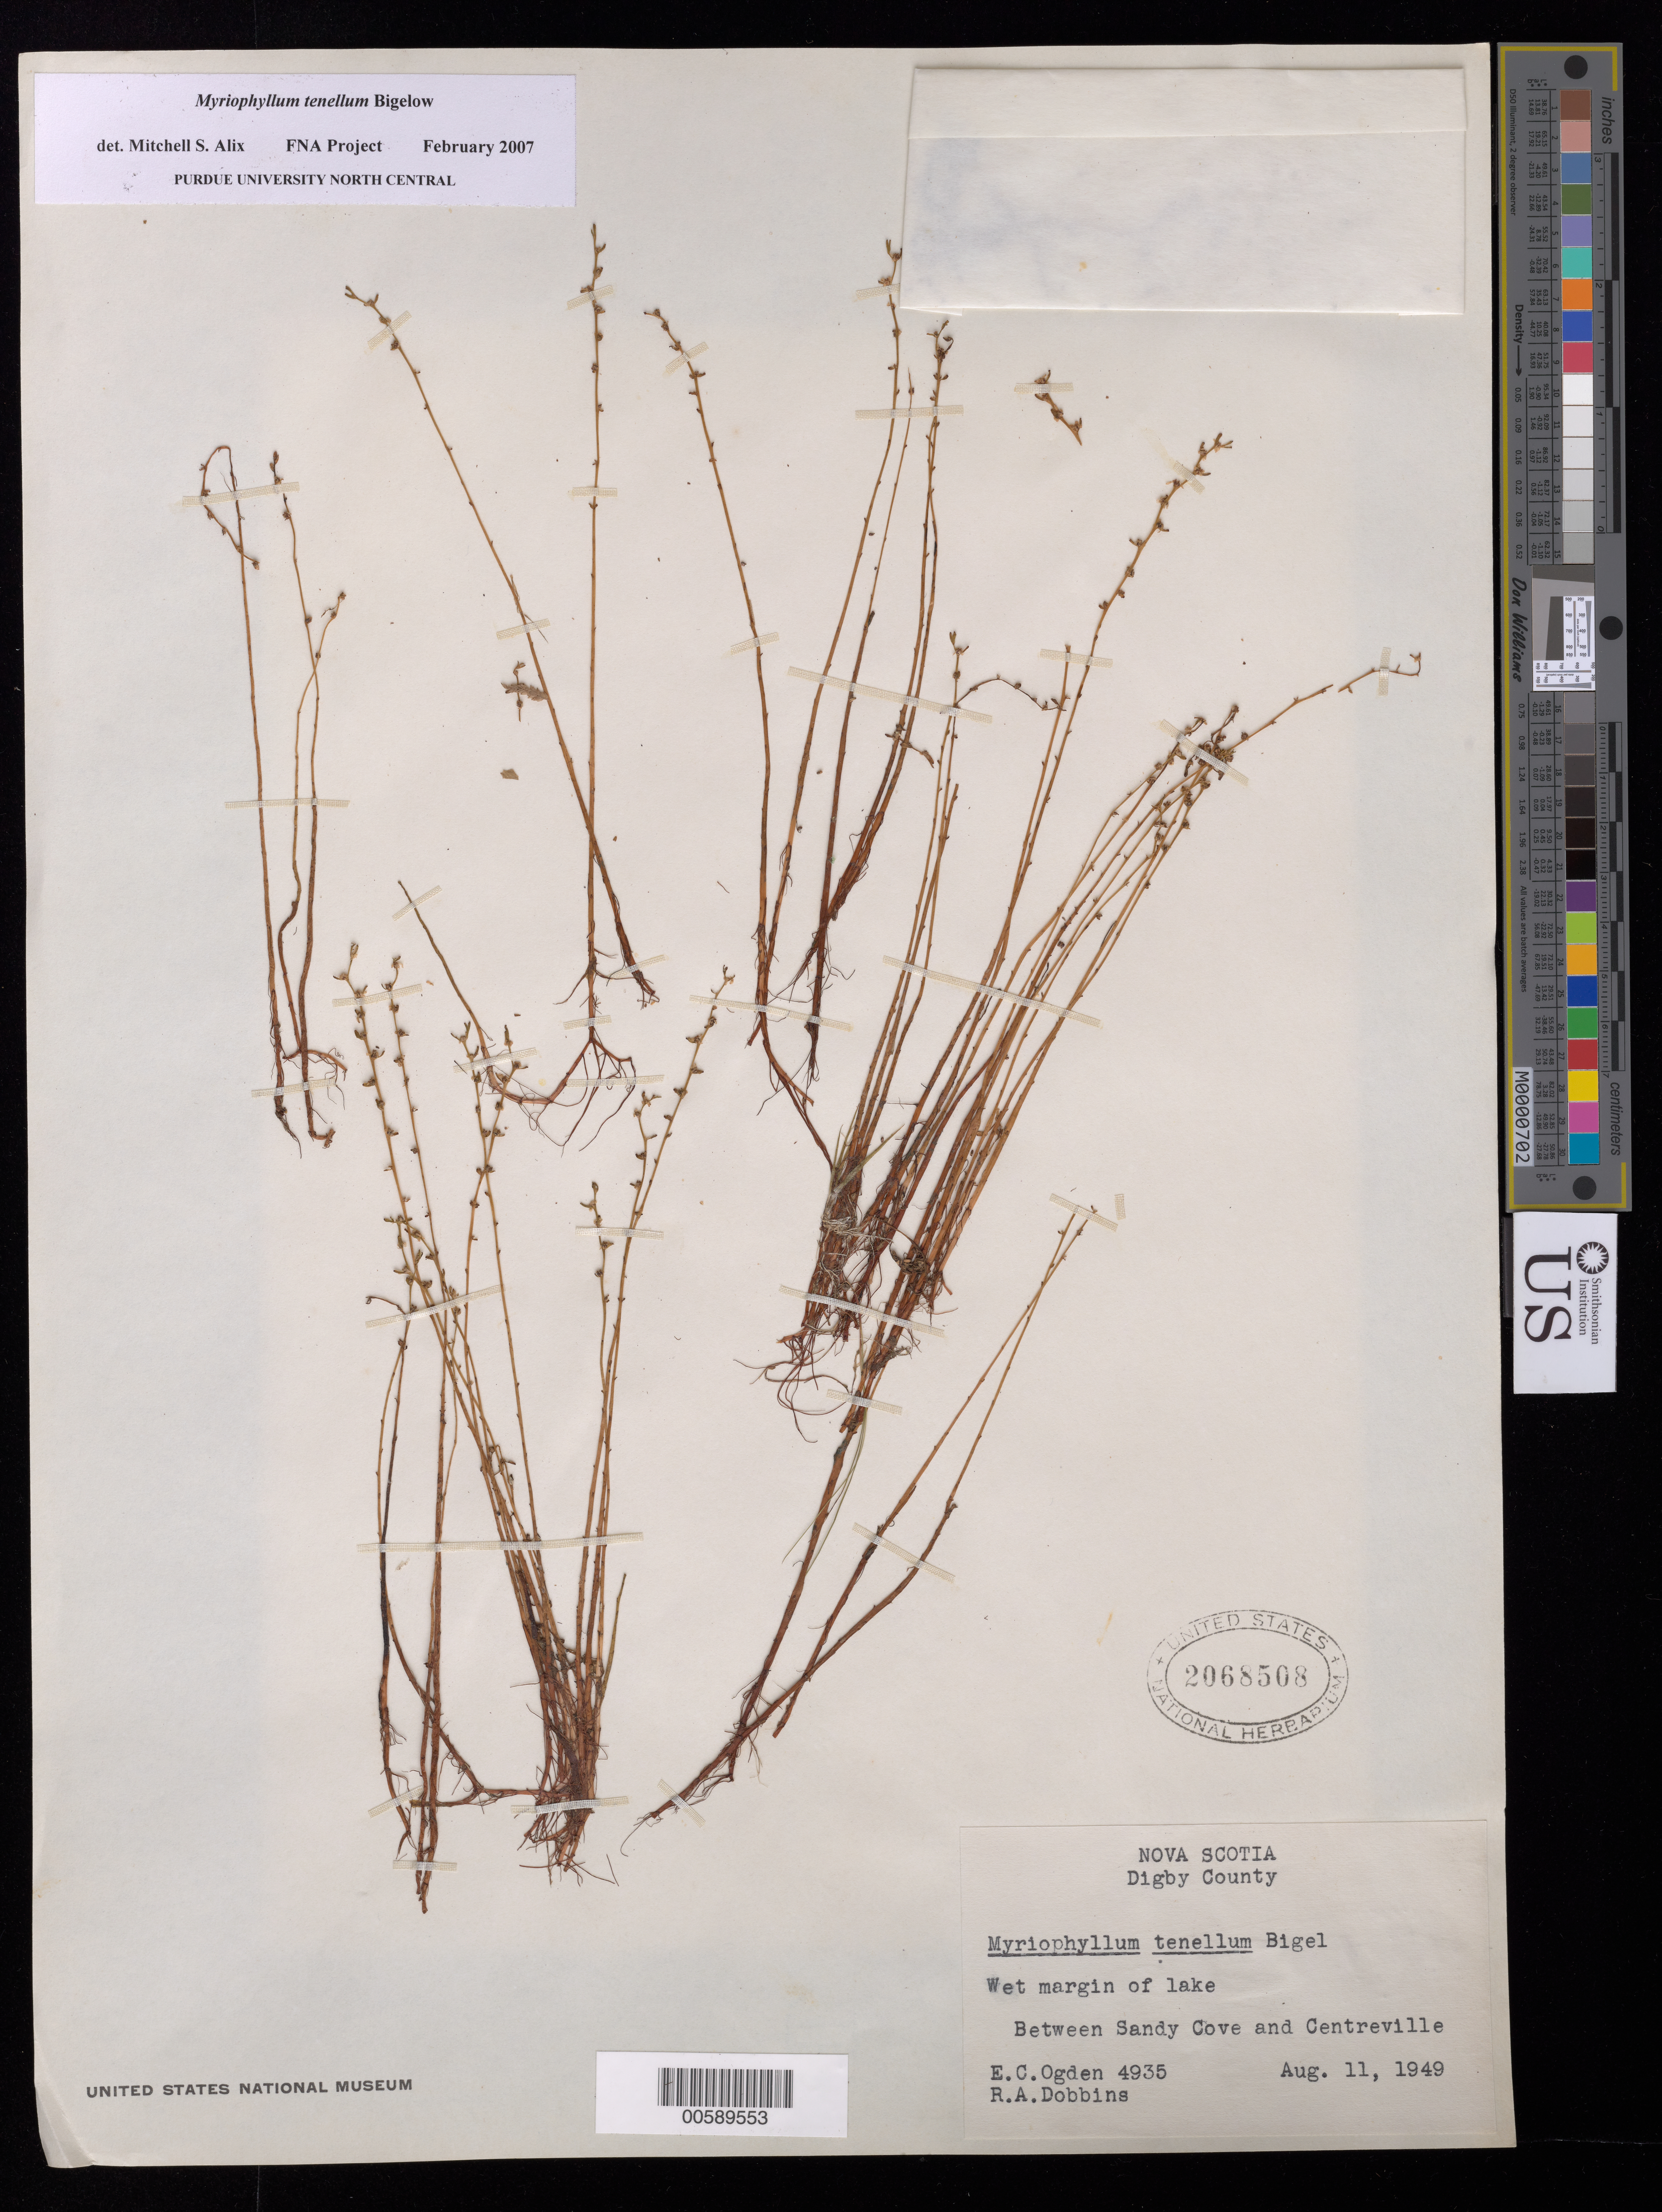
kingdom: Plantae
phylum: Tracheophyta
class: Magnoliopsida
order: Saxifragales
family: Haloragaceae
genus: Myriophyllum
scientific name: Myriophyllum tenellum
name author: Bigelow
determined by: Alix, M. S.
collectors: E. C. Ogden & R. Dobbins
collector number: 4935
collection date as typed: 11 Aug 1949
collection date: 1949-08-11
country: Canada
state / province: Nova Scotia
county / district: Digby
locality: Between Sandy Cove and Centreville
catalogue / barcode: US 2068508